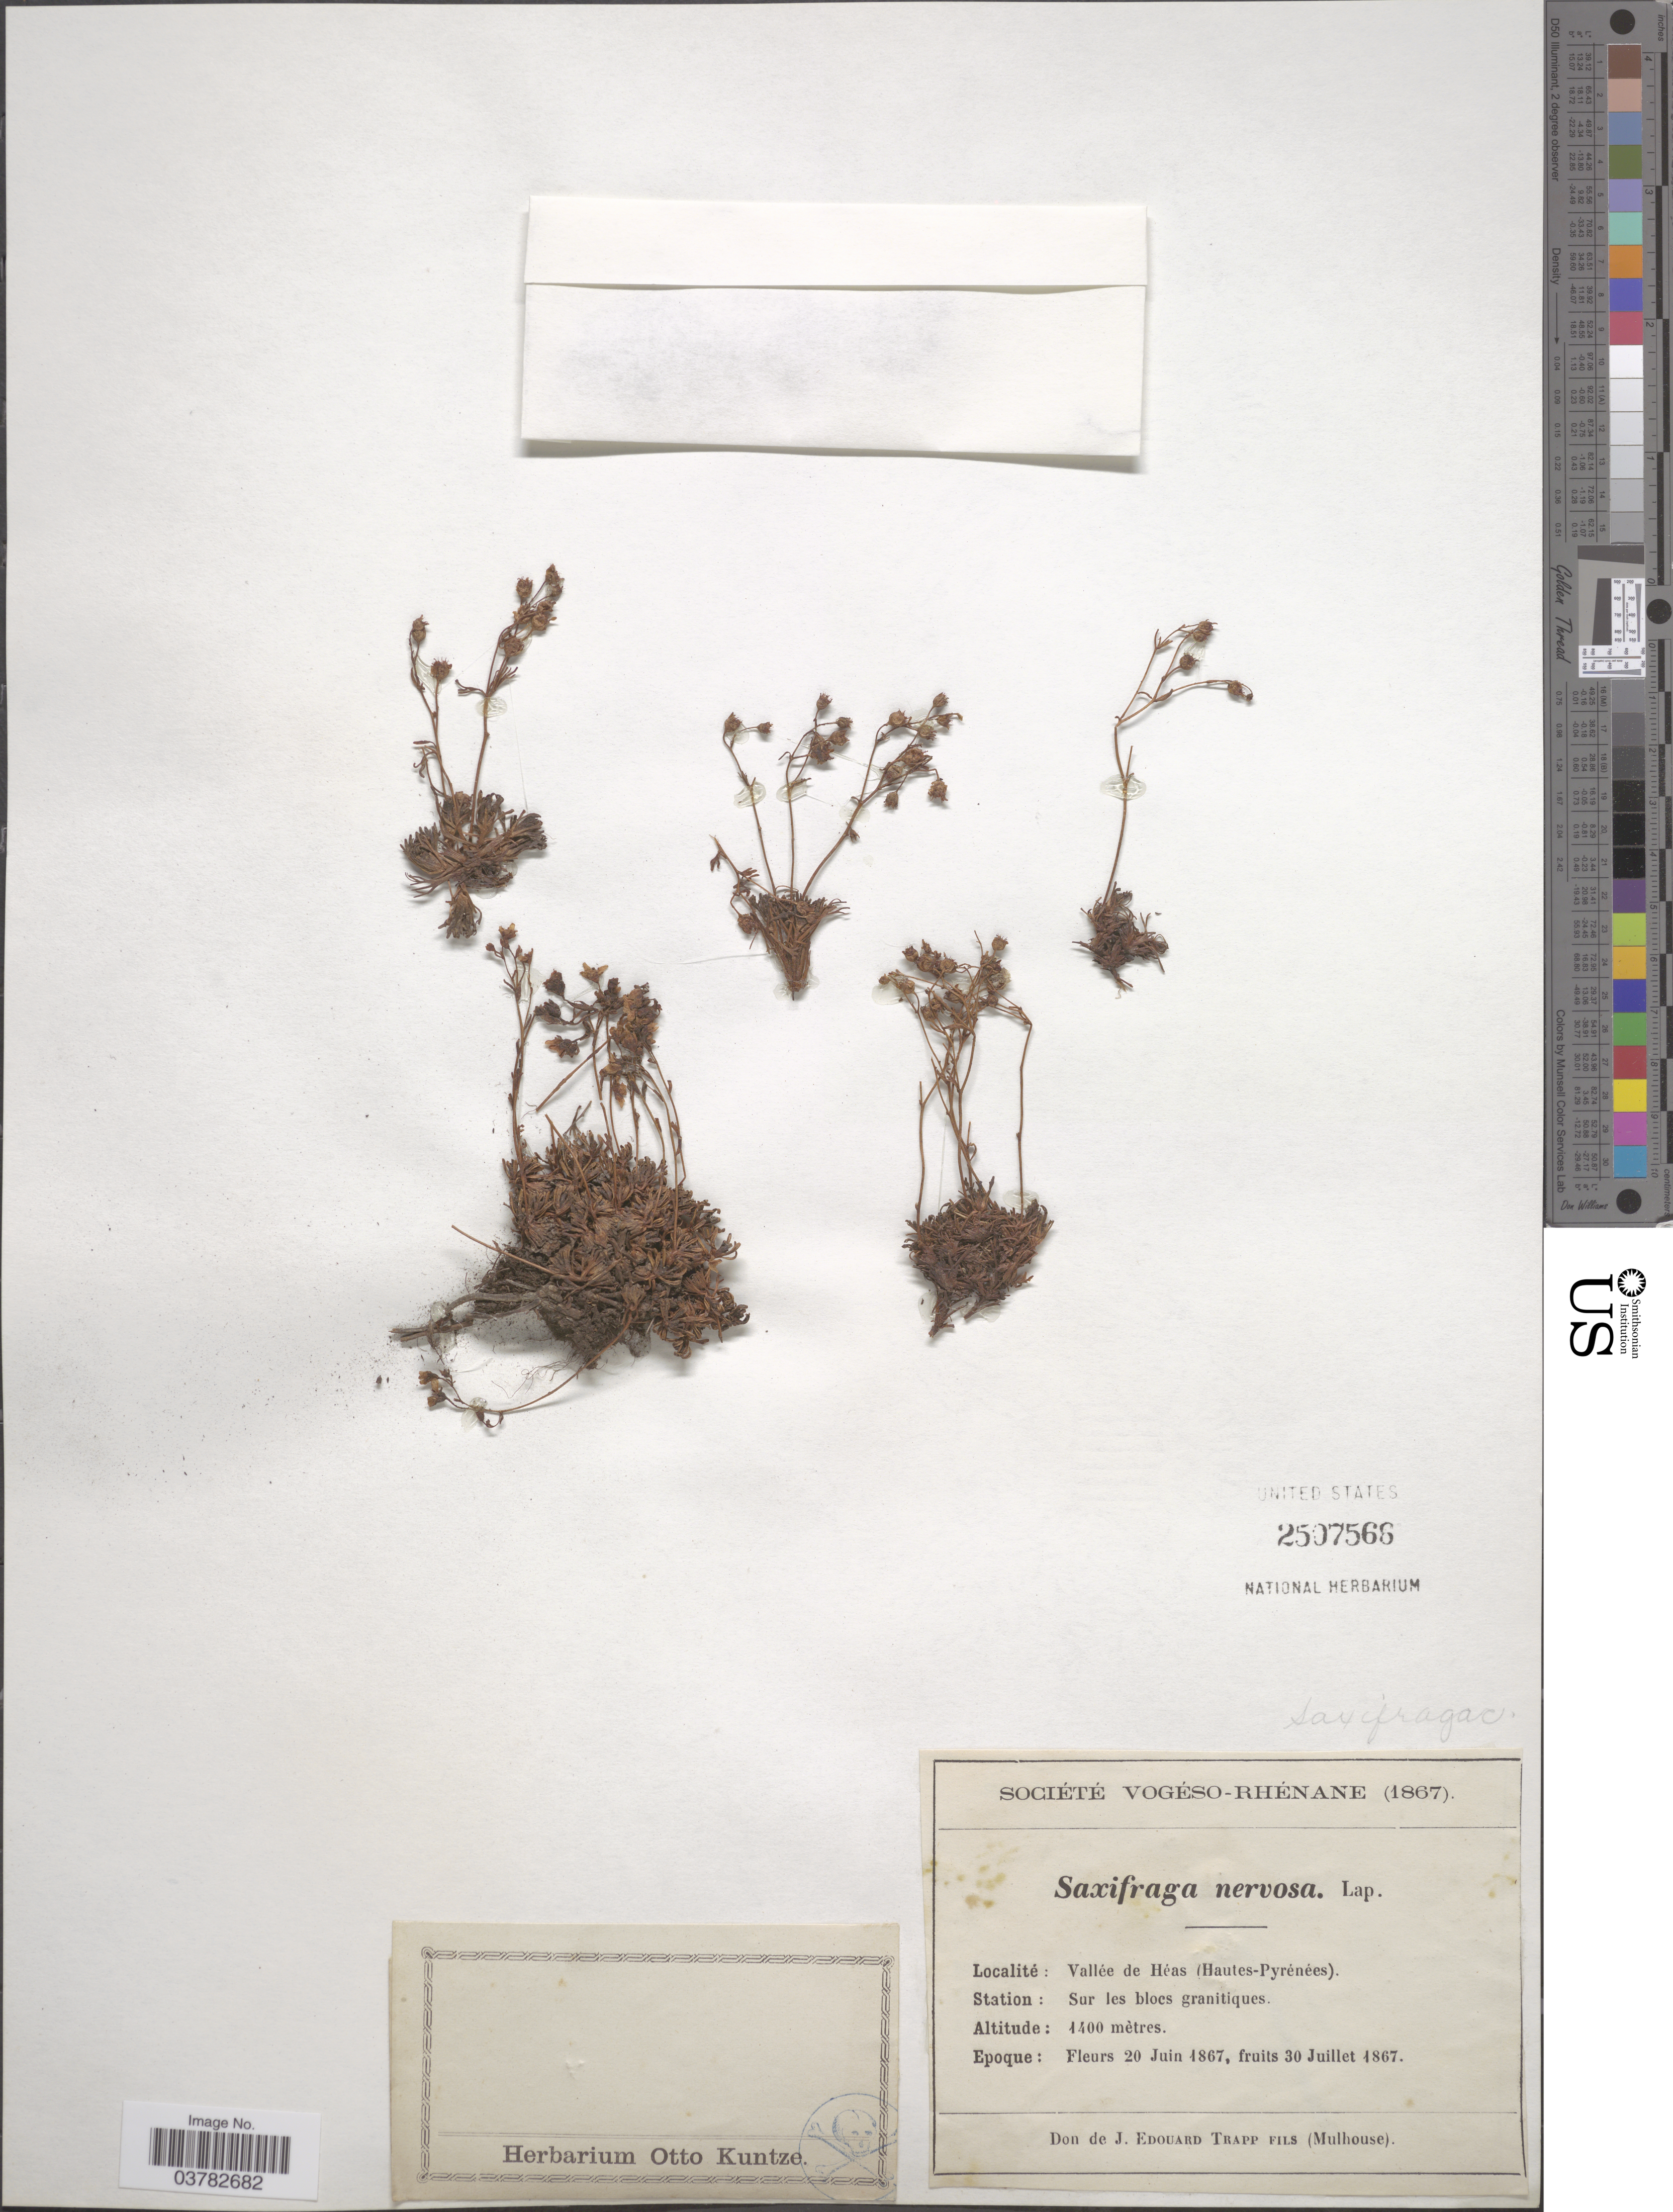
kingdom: Plantae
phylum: Tracheophyta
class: Magnoliopsida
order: Saxifragales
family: Saxifragaceae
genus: Saxifraga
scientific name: Saxifraga nervosa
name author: Lapeyr.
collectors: Trapp, J.E.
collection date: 1867-06-20/1867-07-30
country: France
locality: Vallée de Héas (Hautes-Pyrénées).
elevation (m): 1400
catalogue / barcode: US 2507568